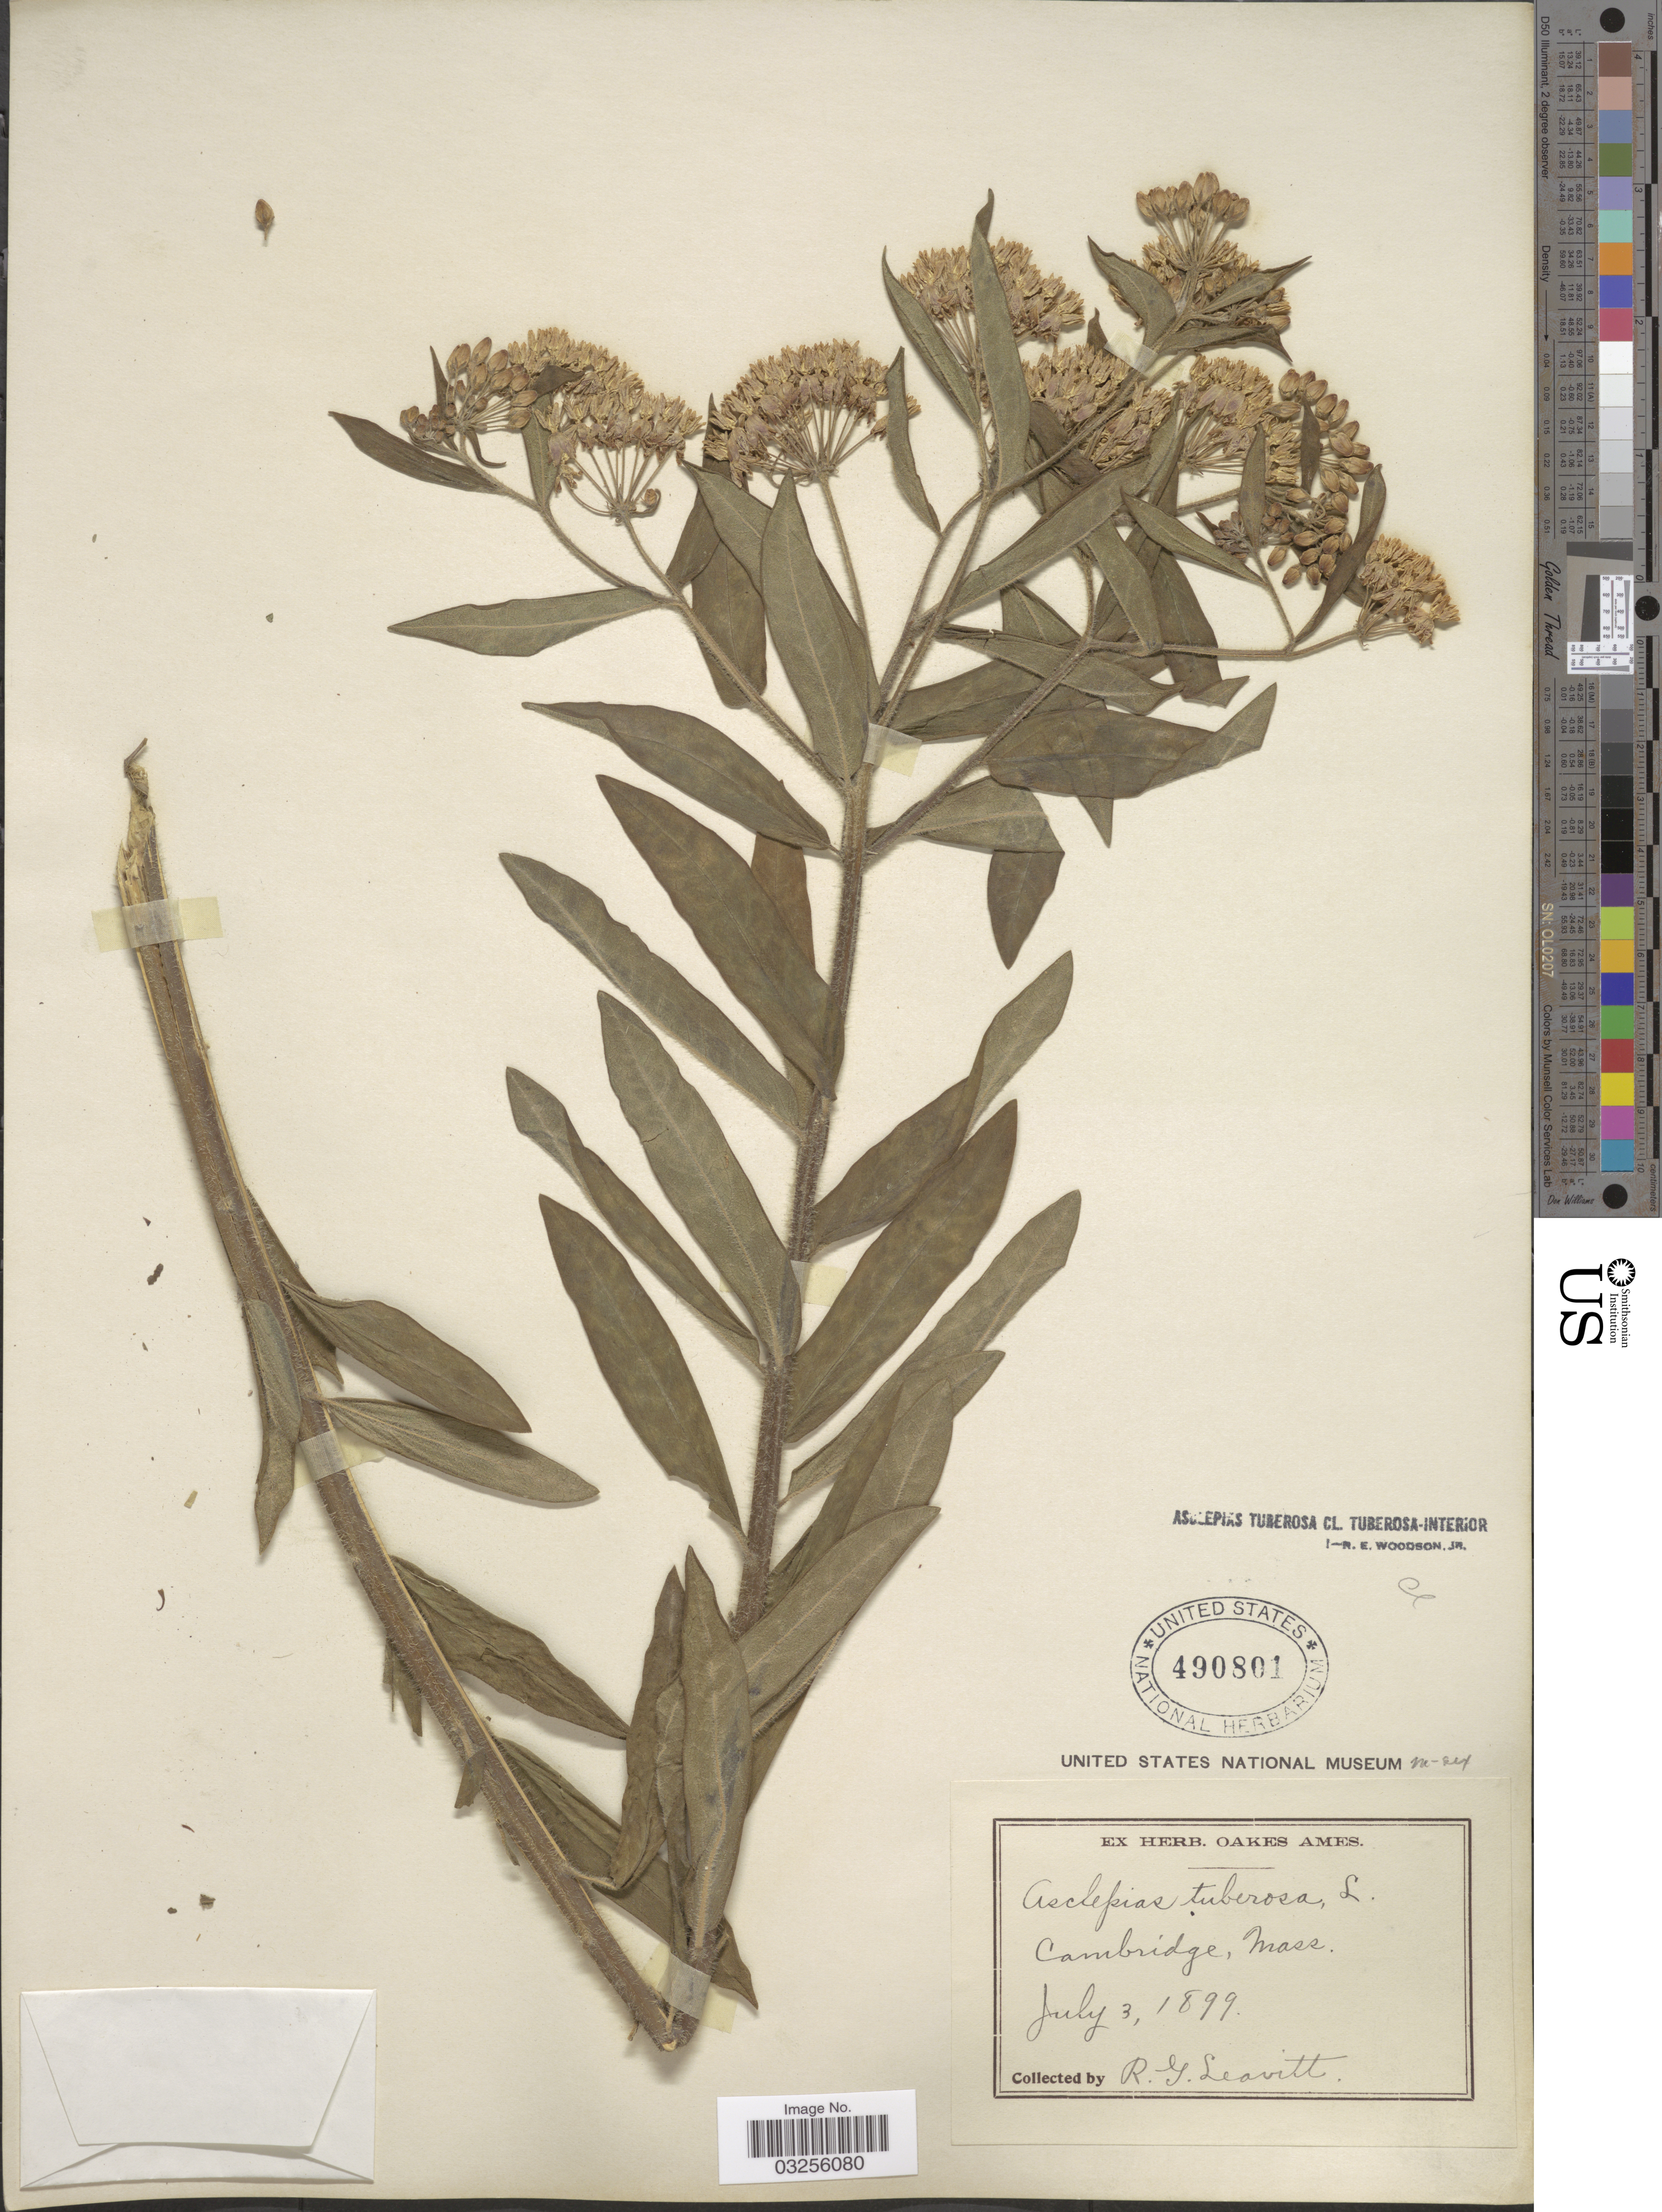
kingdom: Plantae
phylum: Tracheophyta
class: Magnoliopsida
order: Gentianales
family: Apocynaceae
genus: Asclepias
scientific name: Asclepias tuberosa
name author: L.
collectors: R. G. Leavitt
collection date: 1899-07-03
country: United States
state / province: Massachusetts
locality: Cambridge.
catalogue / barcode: US 490801